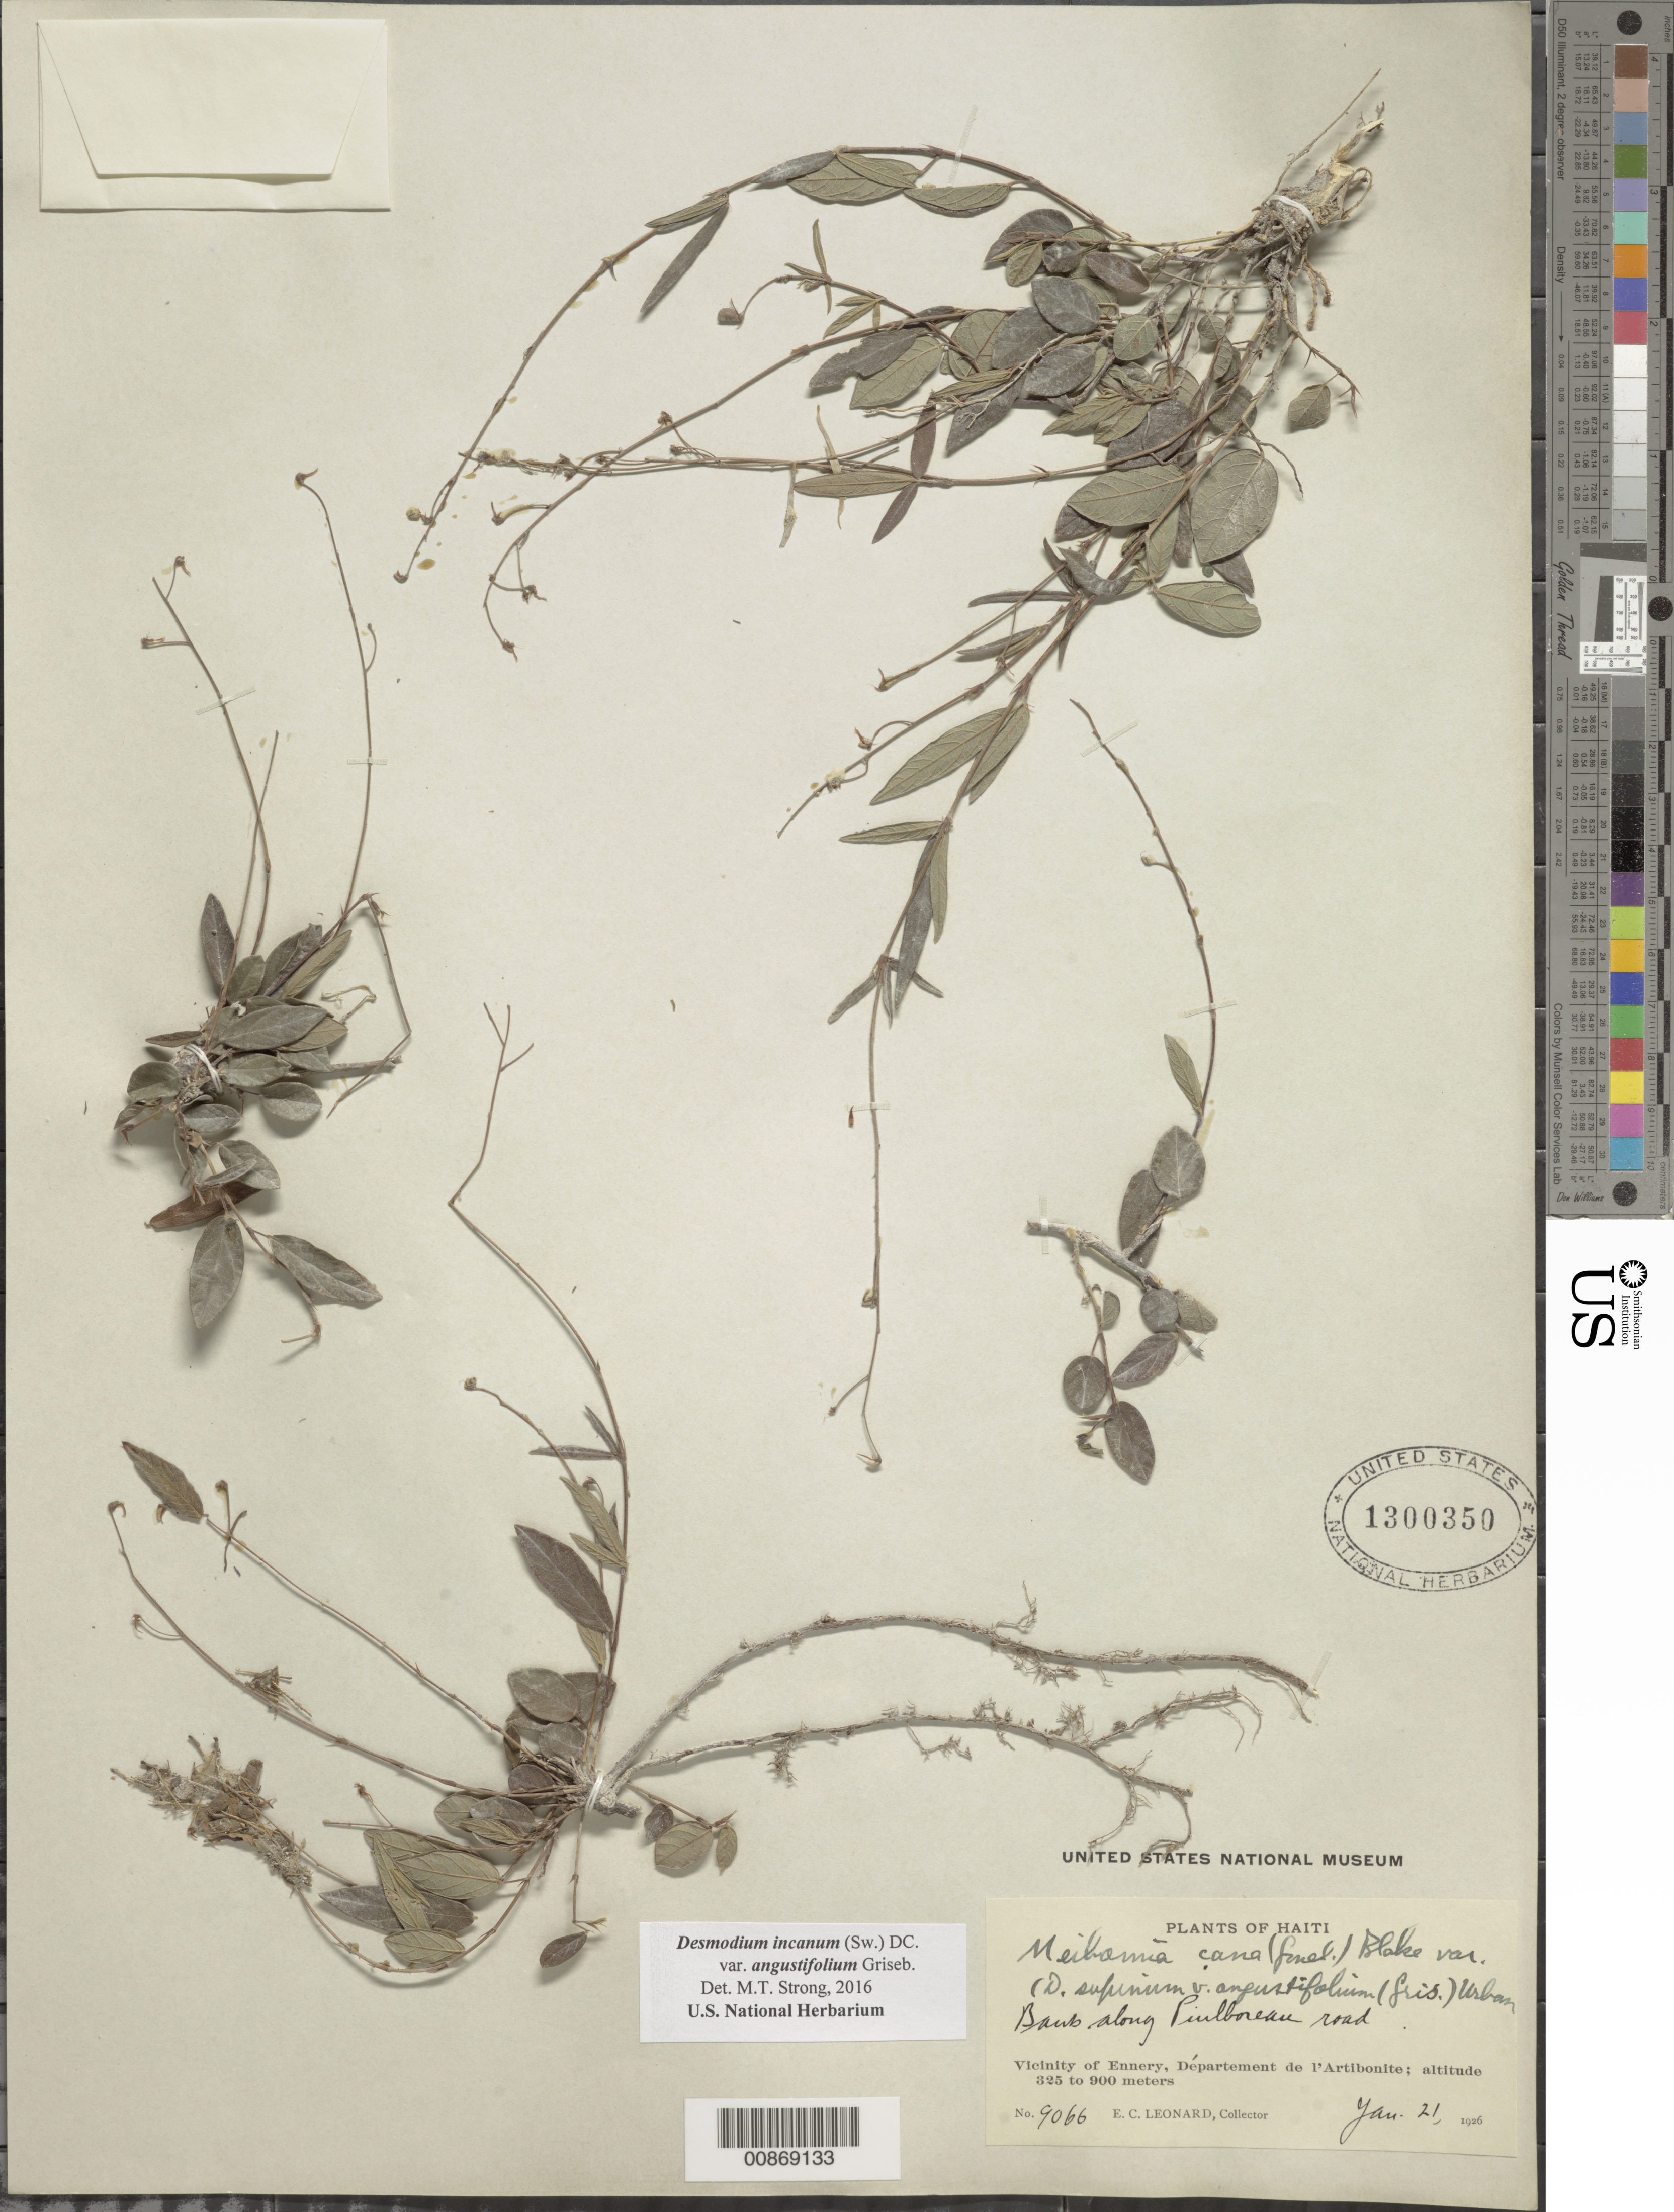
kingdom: Plantae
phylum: Tracheophyta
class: Magnoliopsida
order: Fabales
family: Fabaceae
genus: Desmodium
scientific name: Desmodium incanum var. angustifolium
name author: (Kunth) Griseb.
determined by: Strong, Mark T., (BOT), Smithsonian Institution - National Museum of Natural History (UNITED STATES)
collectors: E. C. Leonard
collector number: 9066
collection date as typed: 21 Jan 1926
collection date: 1926-01-21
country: Haiti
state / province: Artibonite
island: Hispaniola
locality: Vicinity of Ennery. Bank along Puilboreau road.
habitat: Bank along road.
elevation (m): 325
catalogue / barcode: US 1300350